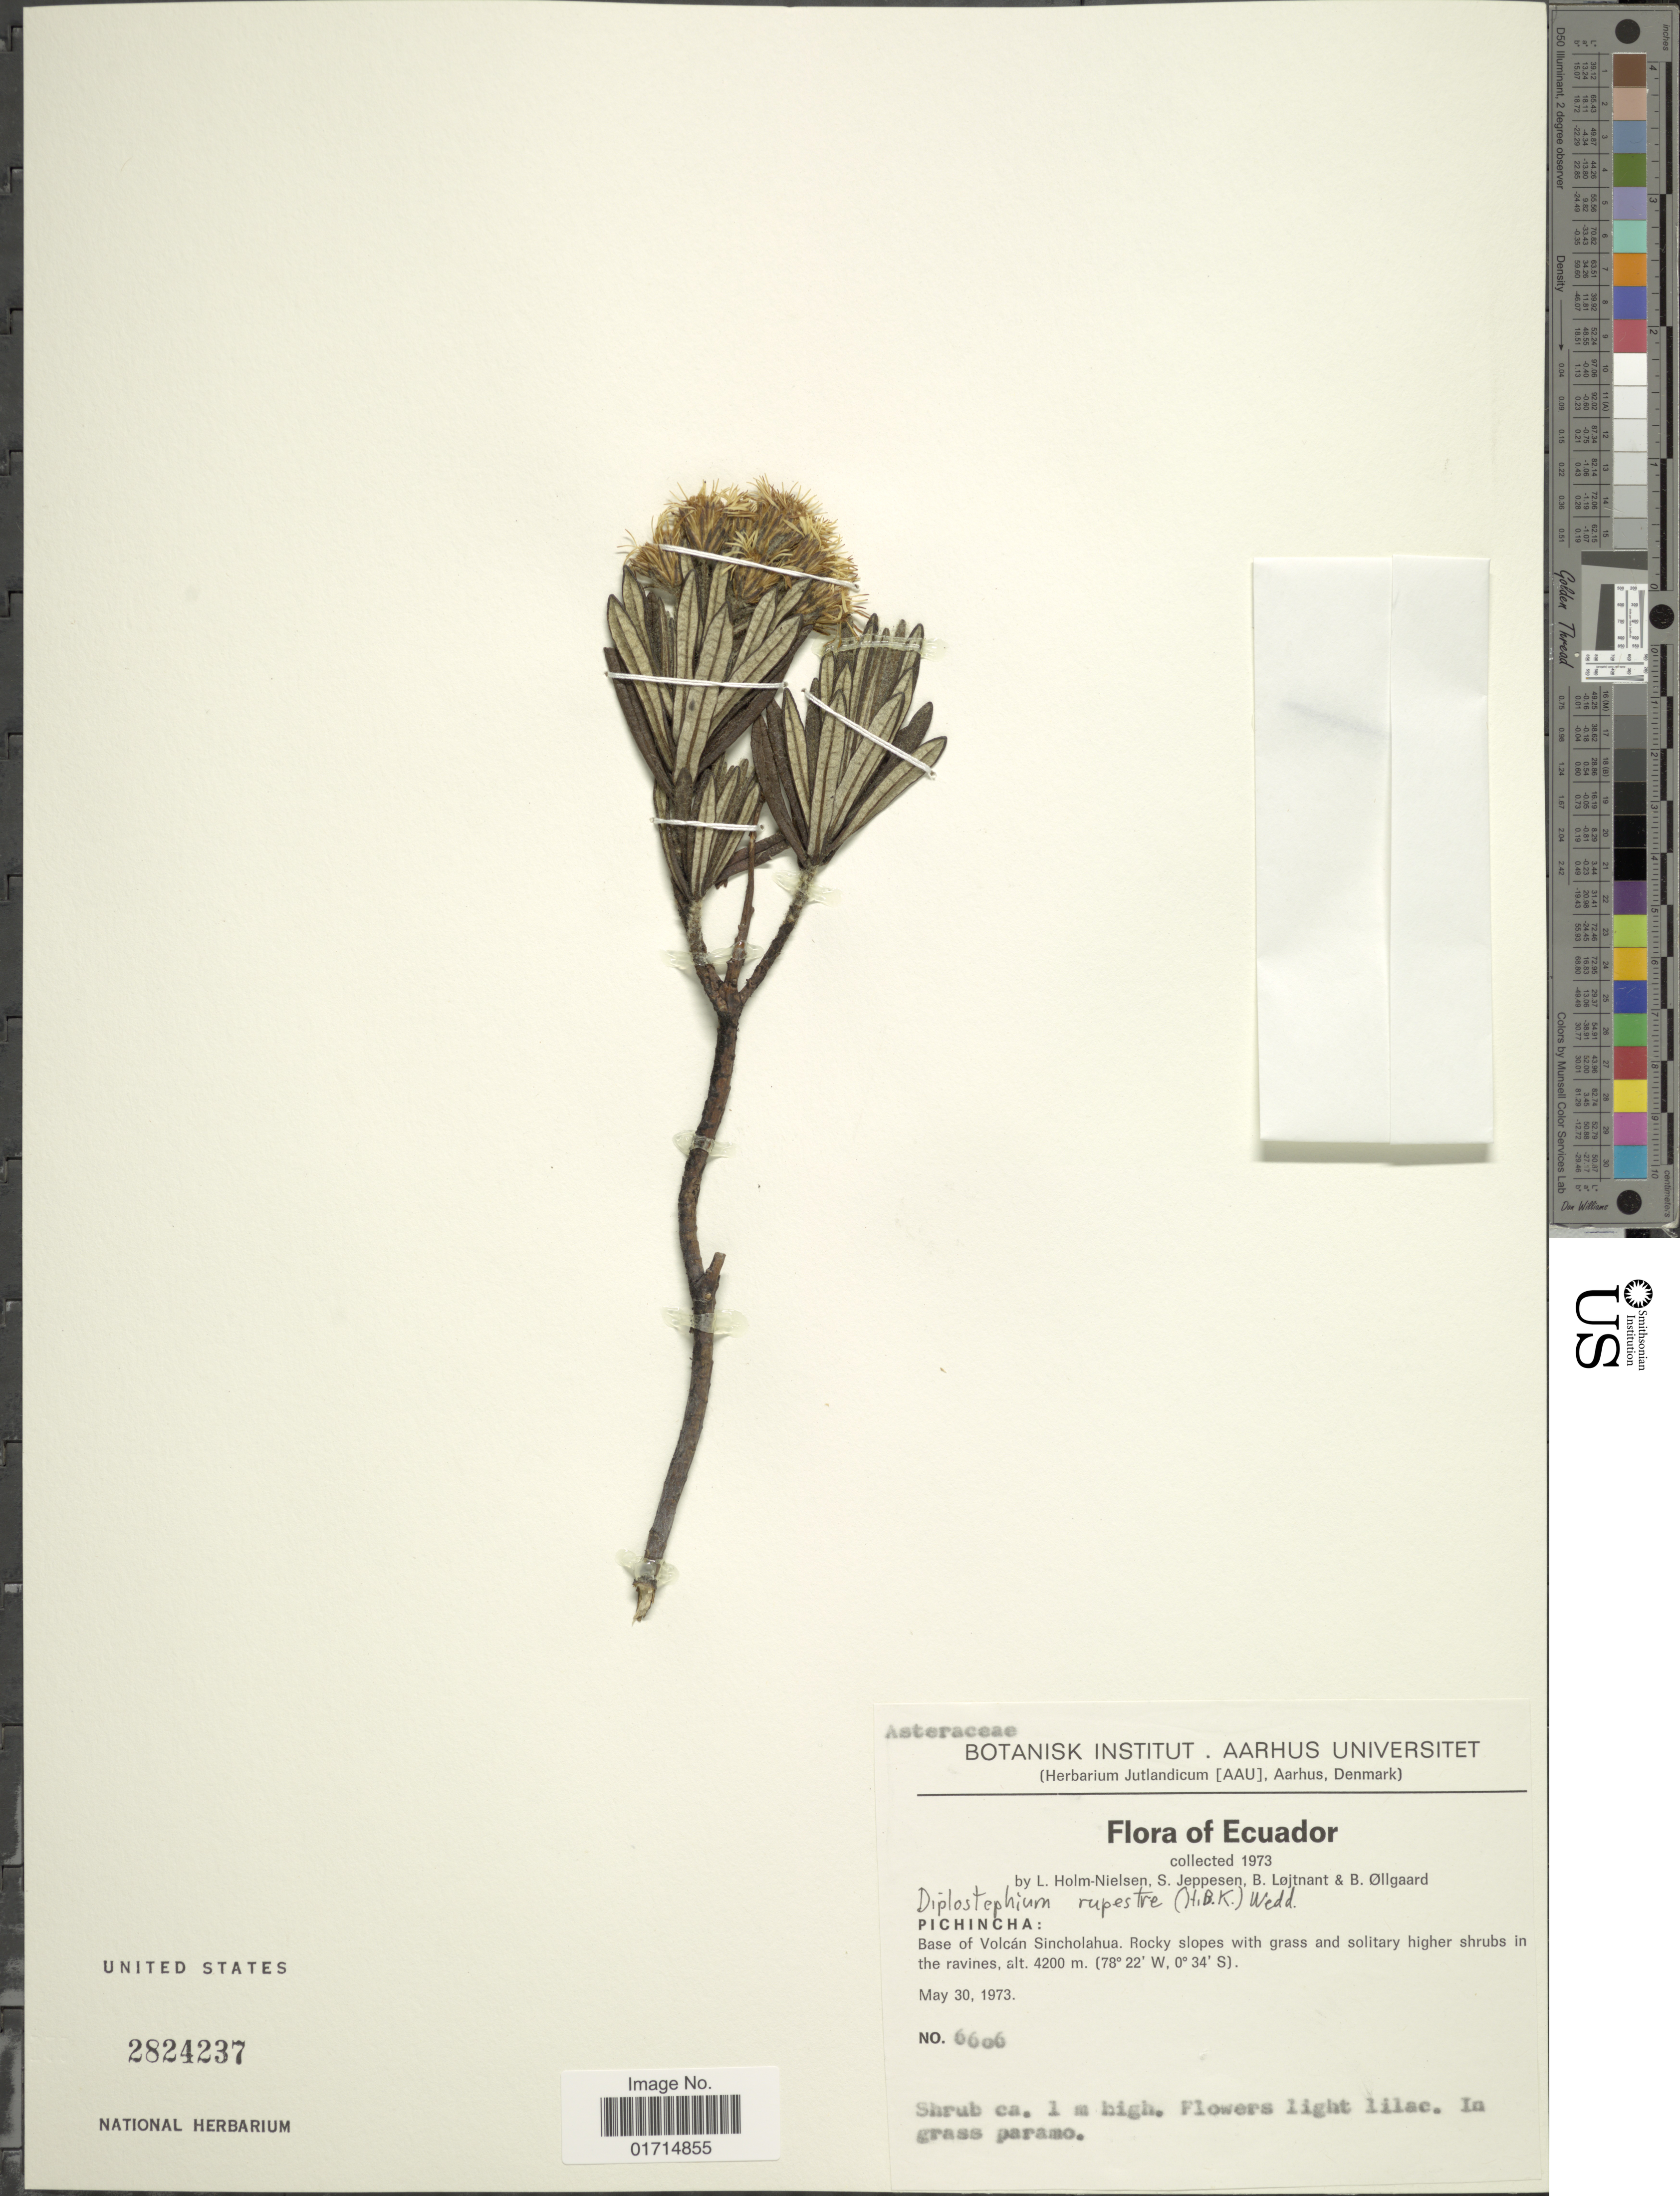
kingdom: Plantae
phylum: Tracheophyta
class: Magnoliopsida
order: Asterales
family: Asteraceae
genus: Diplostephium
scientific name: Diplostephium rupestre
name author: (Kunth) Wedd.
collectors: L. B. Holm-Nielsen, S. Jeppesen, B. Löjtnant & B. Øllgaard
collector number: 6606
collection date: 1973-05-30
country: Ecuador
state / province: Pichincha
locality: Ecuador. Pichincha. Base of Volcan Sincholahua.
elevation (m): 4200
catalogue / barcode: US 2824237